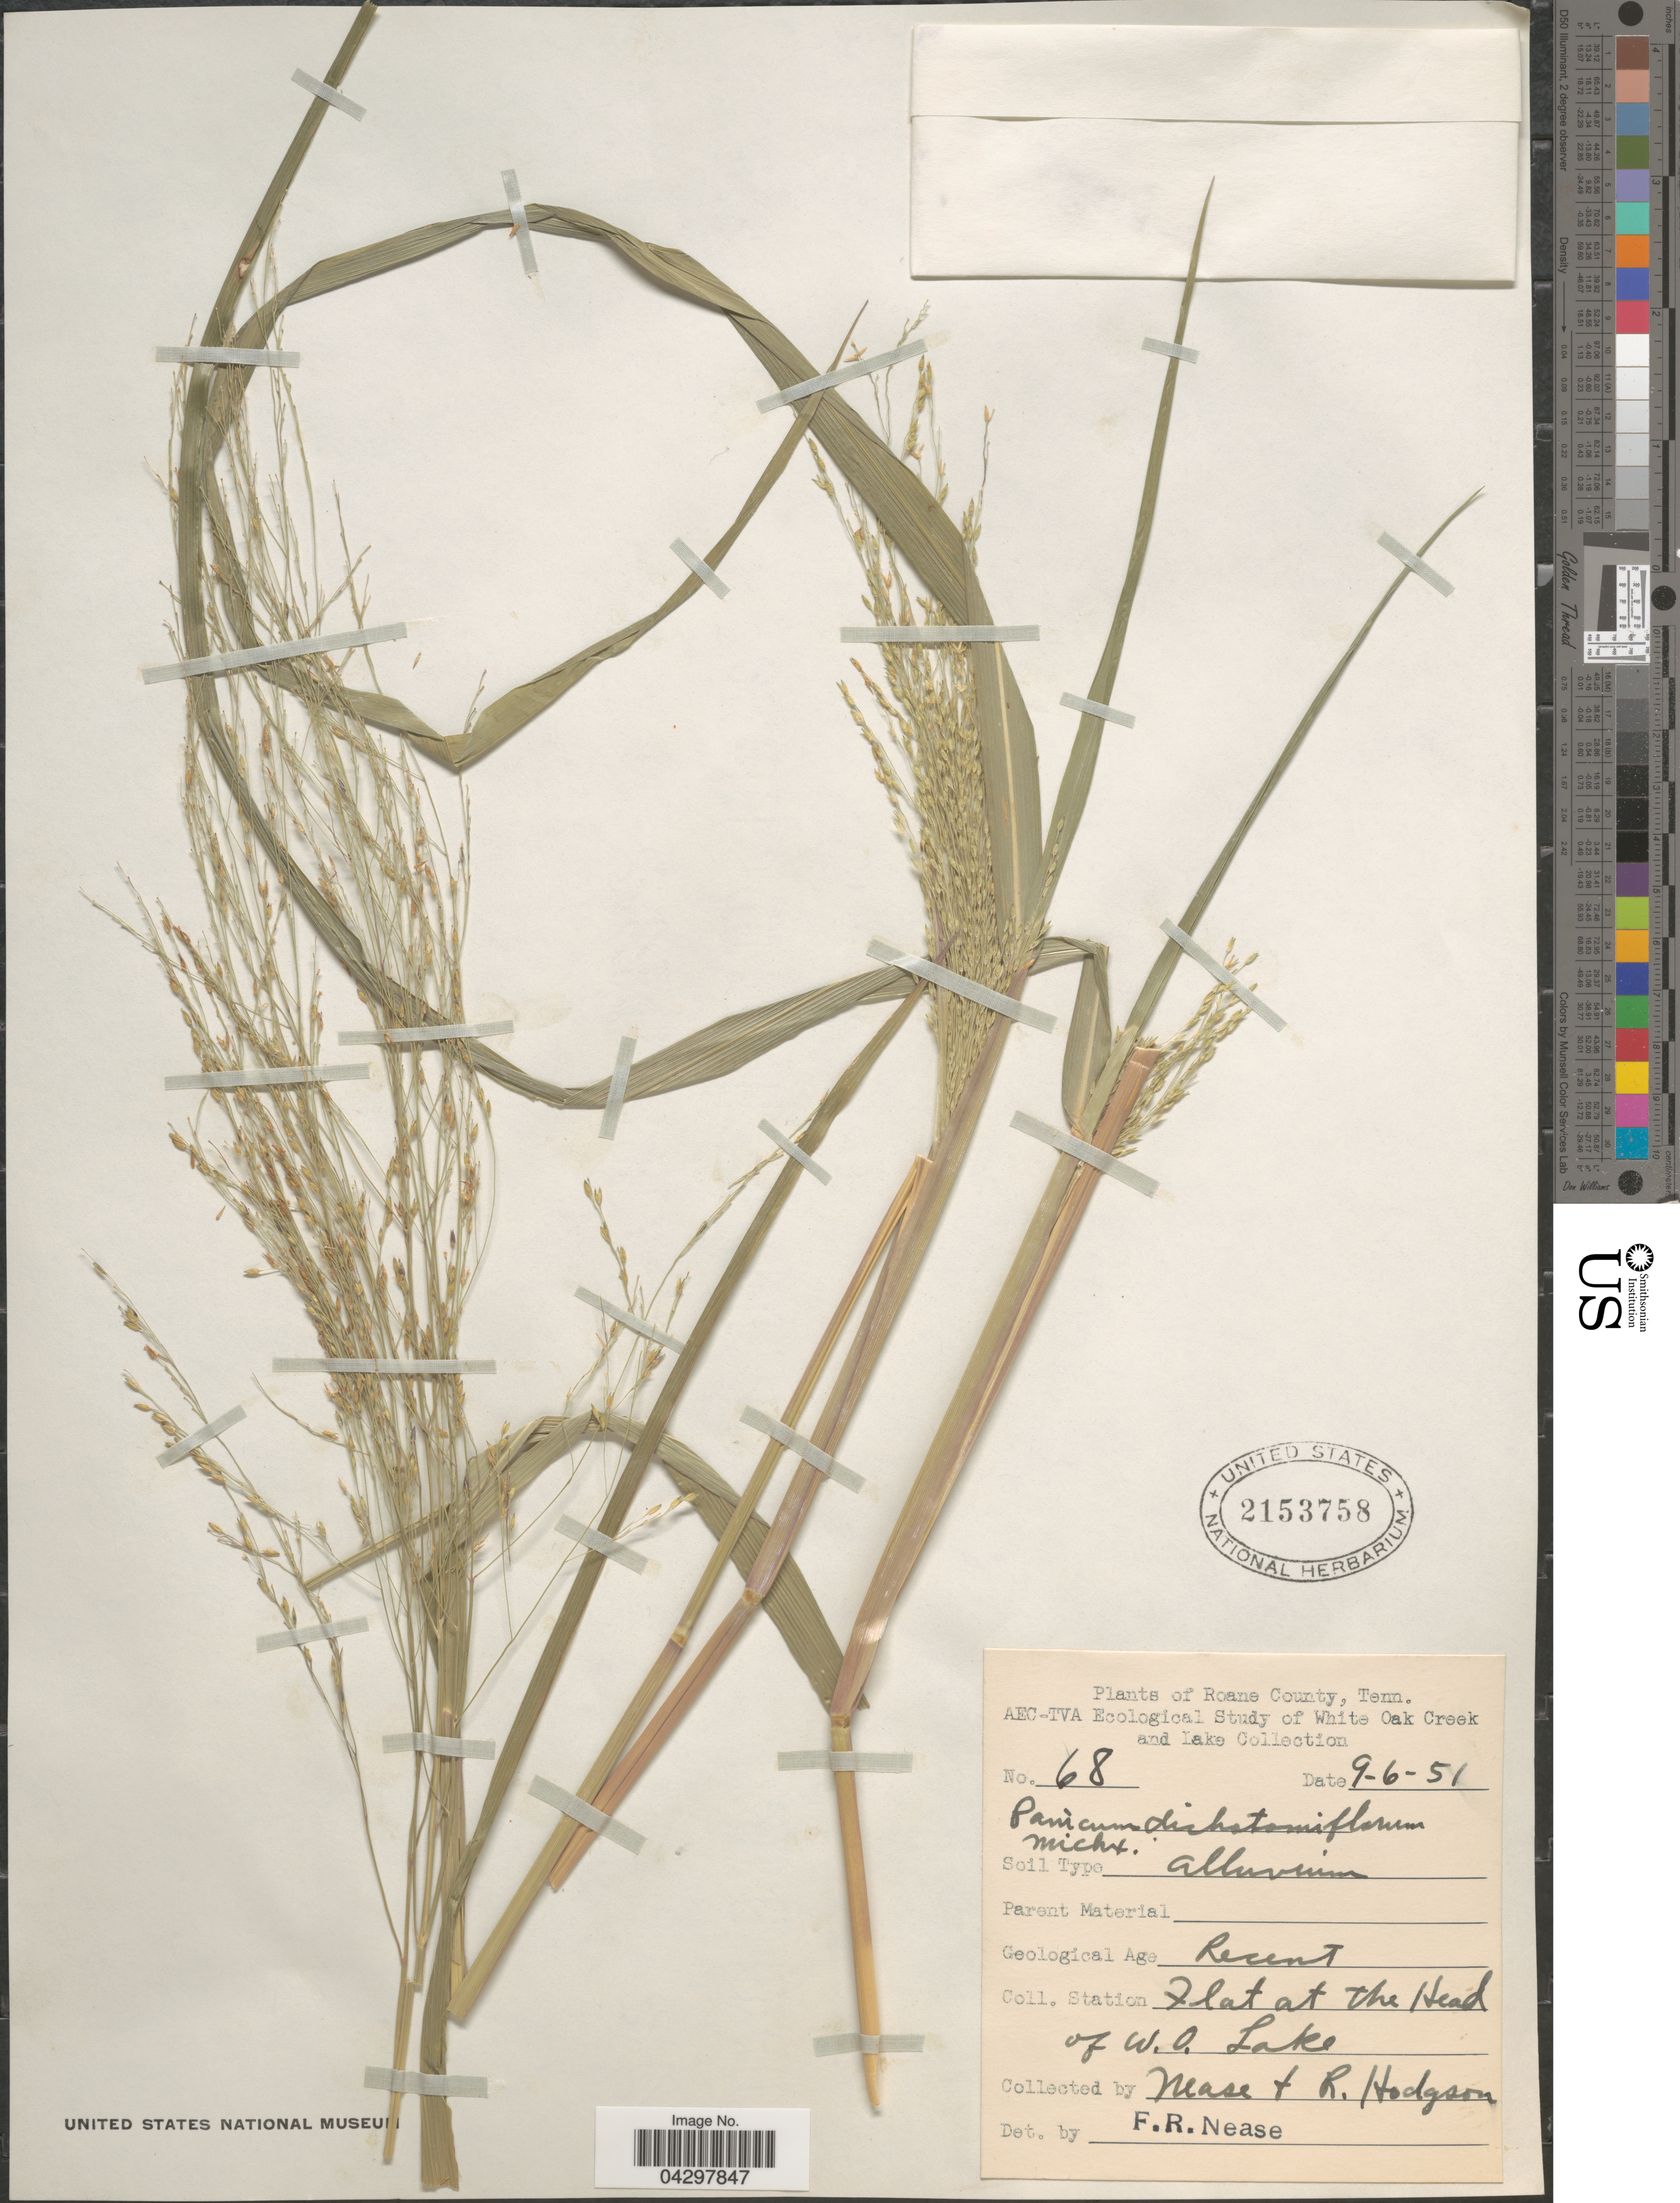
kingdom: Plantae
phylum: Tracheophyta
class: Liliopsida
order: Poales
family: Poaceae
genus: Panicum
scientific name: Panicum dichotomiflorum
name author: Michx.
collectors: Nease & R. Hodgson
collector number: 68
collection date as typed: Transcribed d/m/y: 6/9/51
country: United States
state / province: Tennessee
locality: Roane County. Flat at the Head of W. O. Lake.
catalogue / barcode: US 2153758